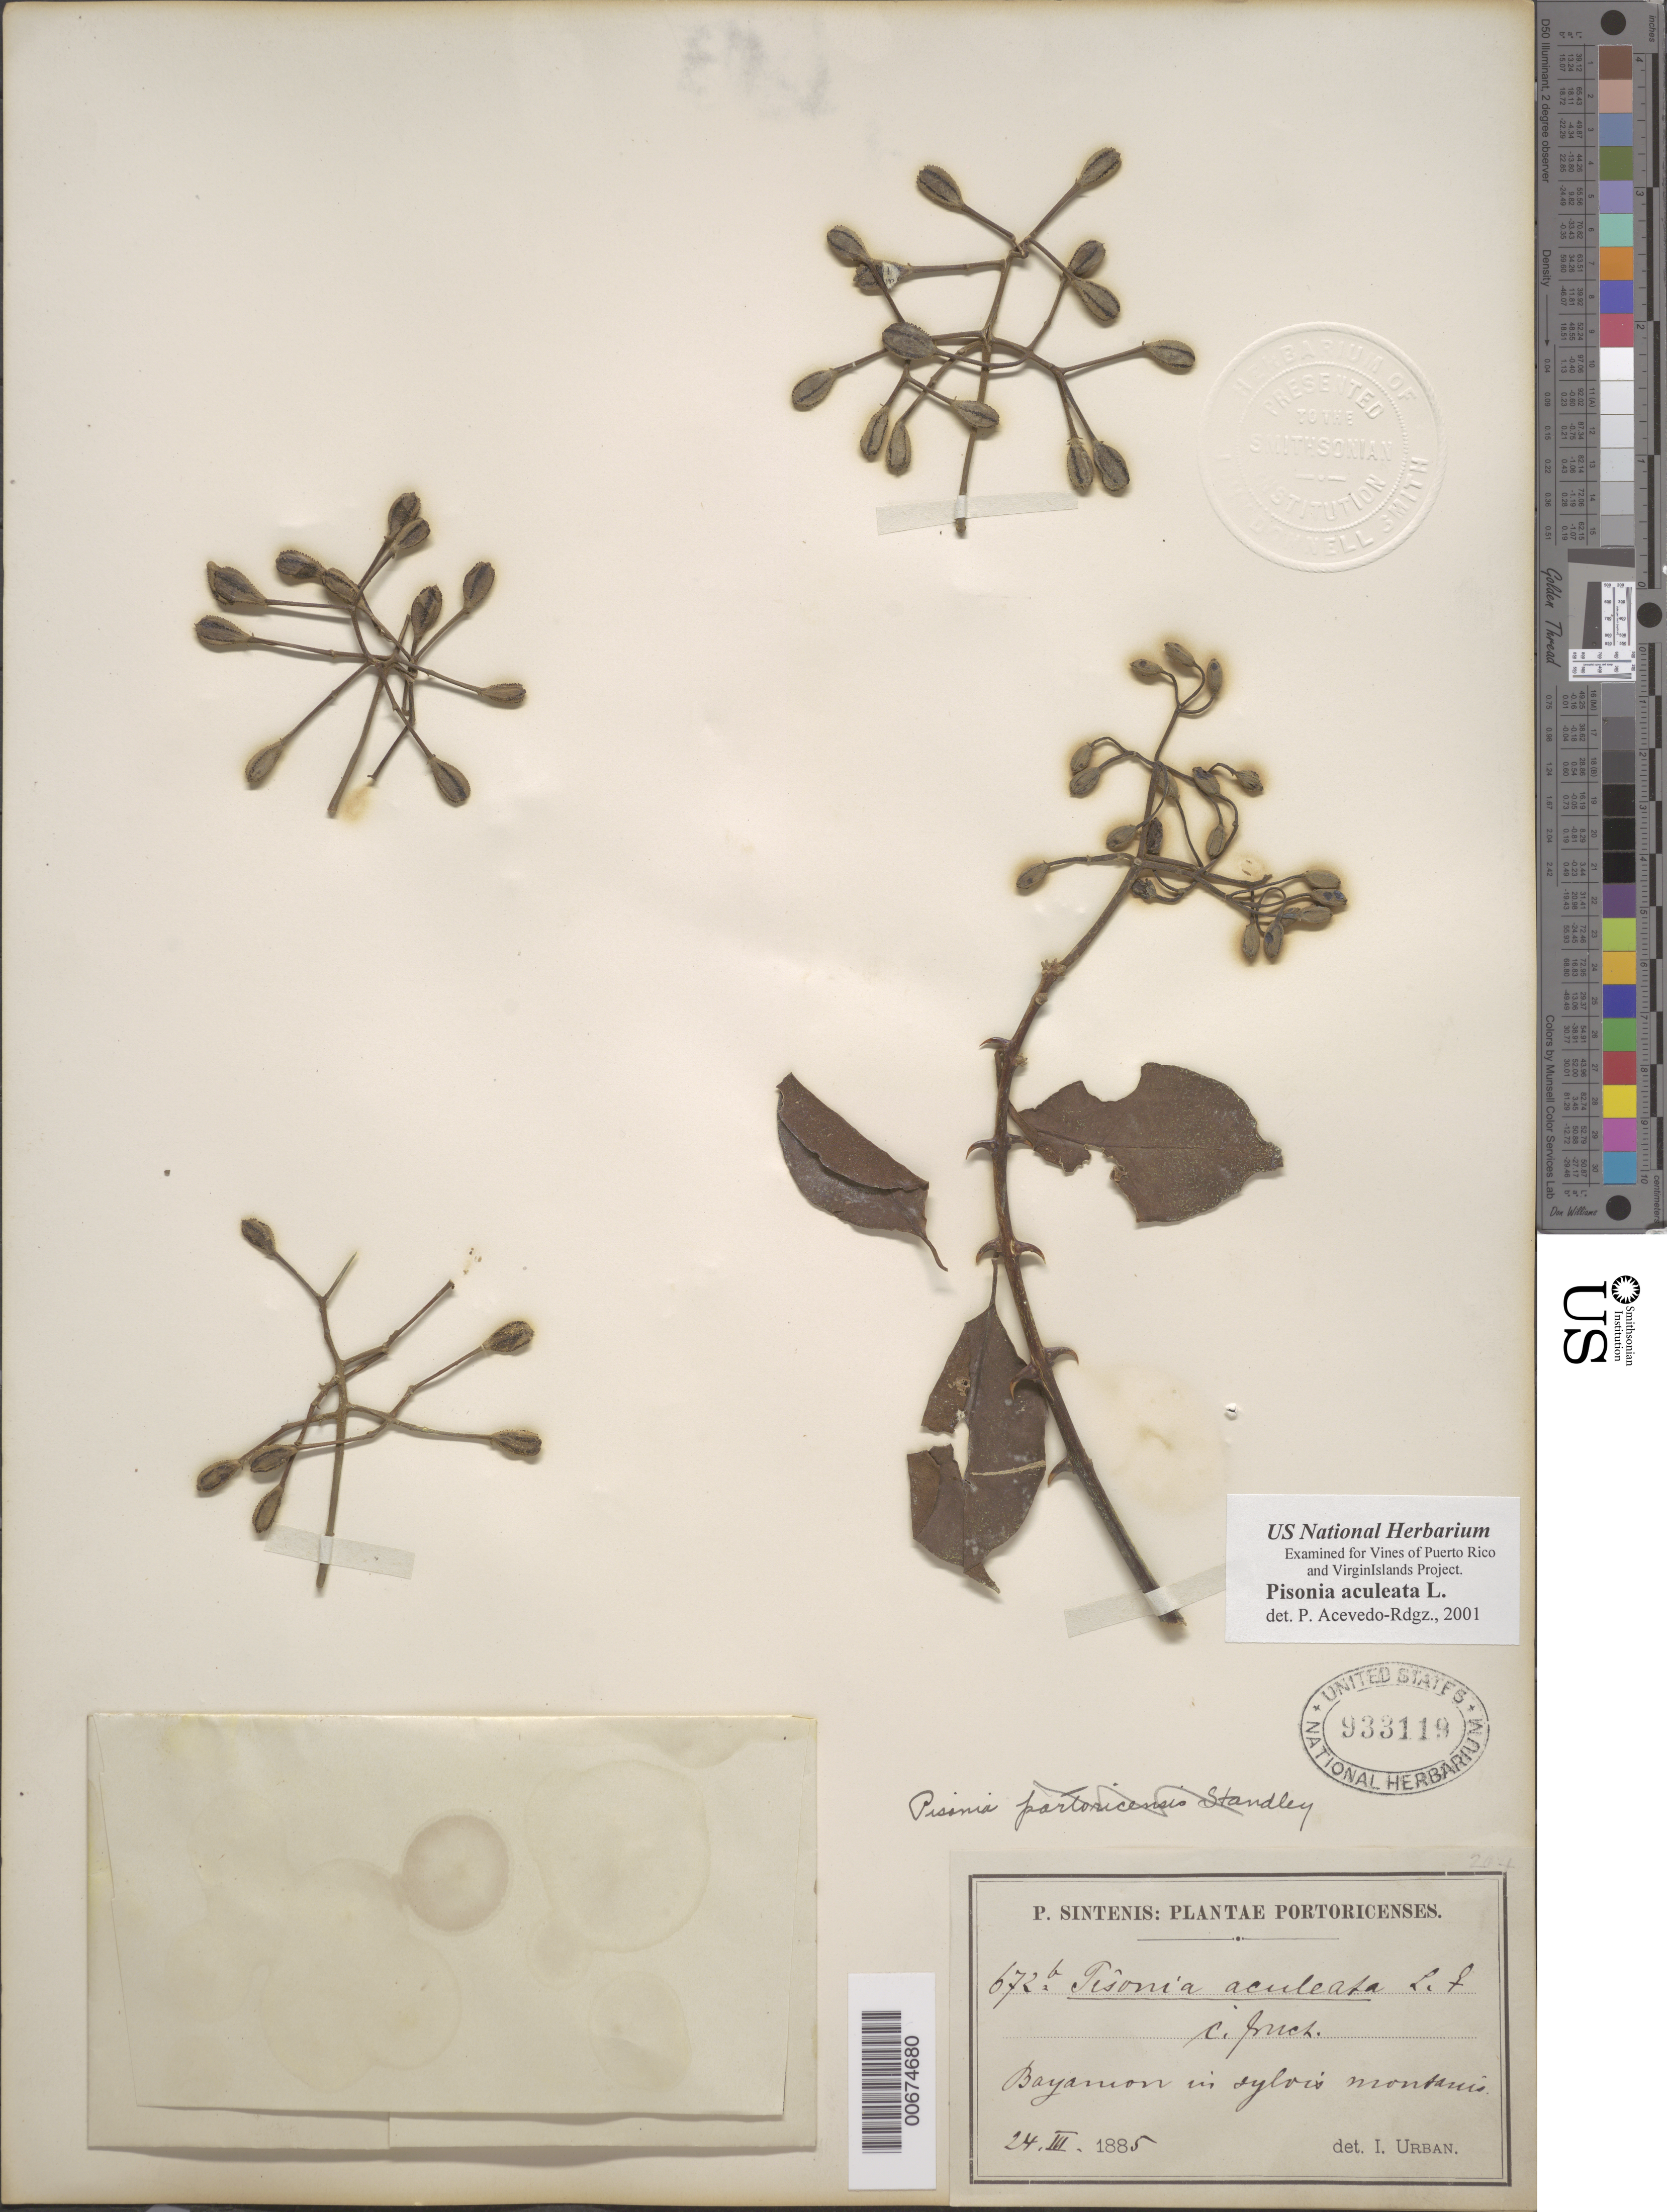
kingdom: Plantae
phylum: Tracheophyta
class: Magnoliopsida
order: Caryophyllales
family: Nyctaginaceae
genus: Pisonia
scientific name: Pisonia aculeata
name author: L.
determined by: Acevedo-Rodríguez, P., (BOT), Smithsonian Institution - National Museum of Natural History (UNITED STATES)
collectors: P. Sintenis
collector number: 672b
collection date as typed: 24 Mar 1885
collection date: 1885-03-24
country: Puerto Rico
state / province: Bayamón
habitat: in sylvis montanis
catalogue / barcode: US 933119